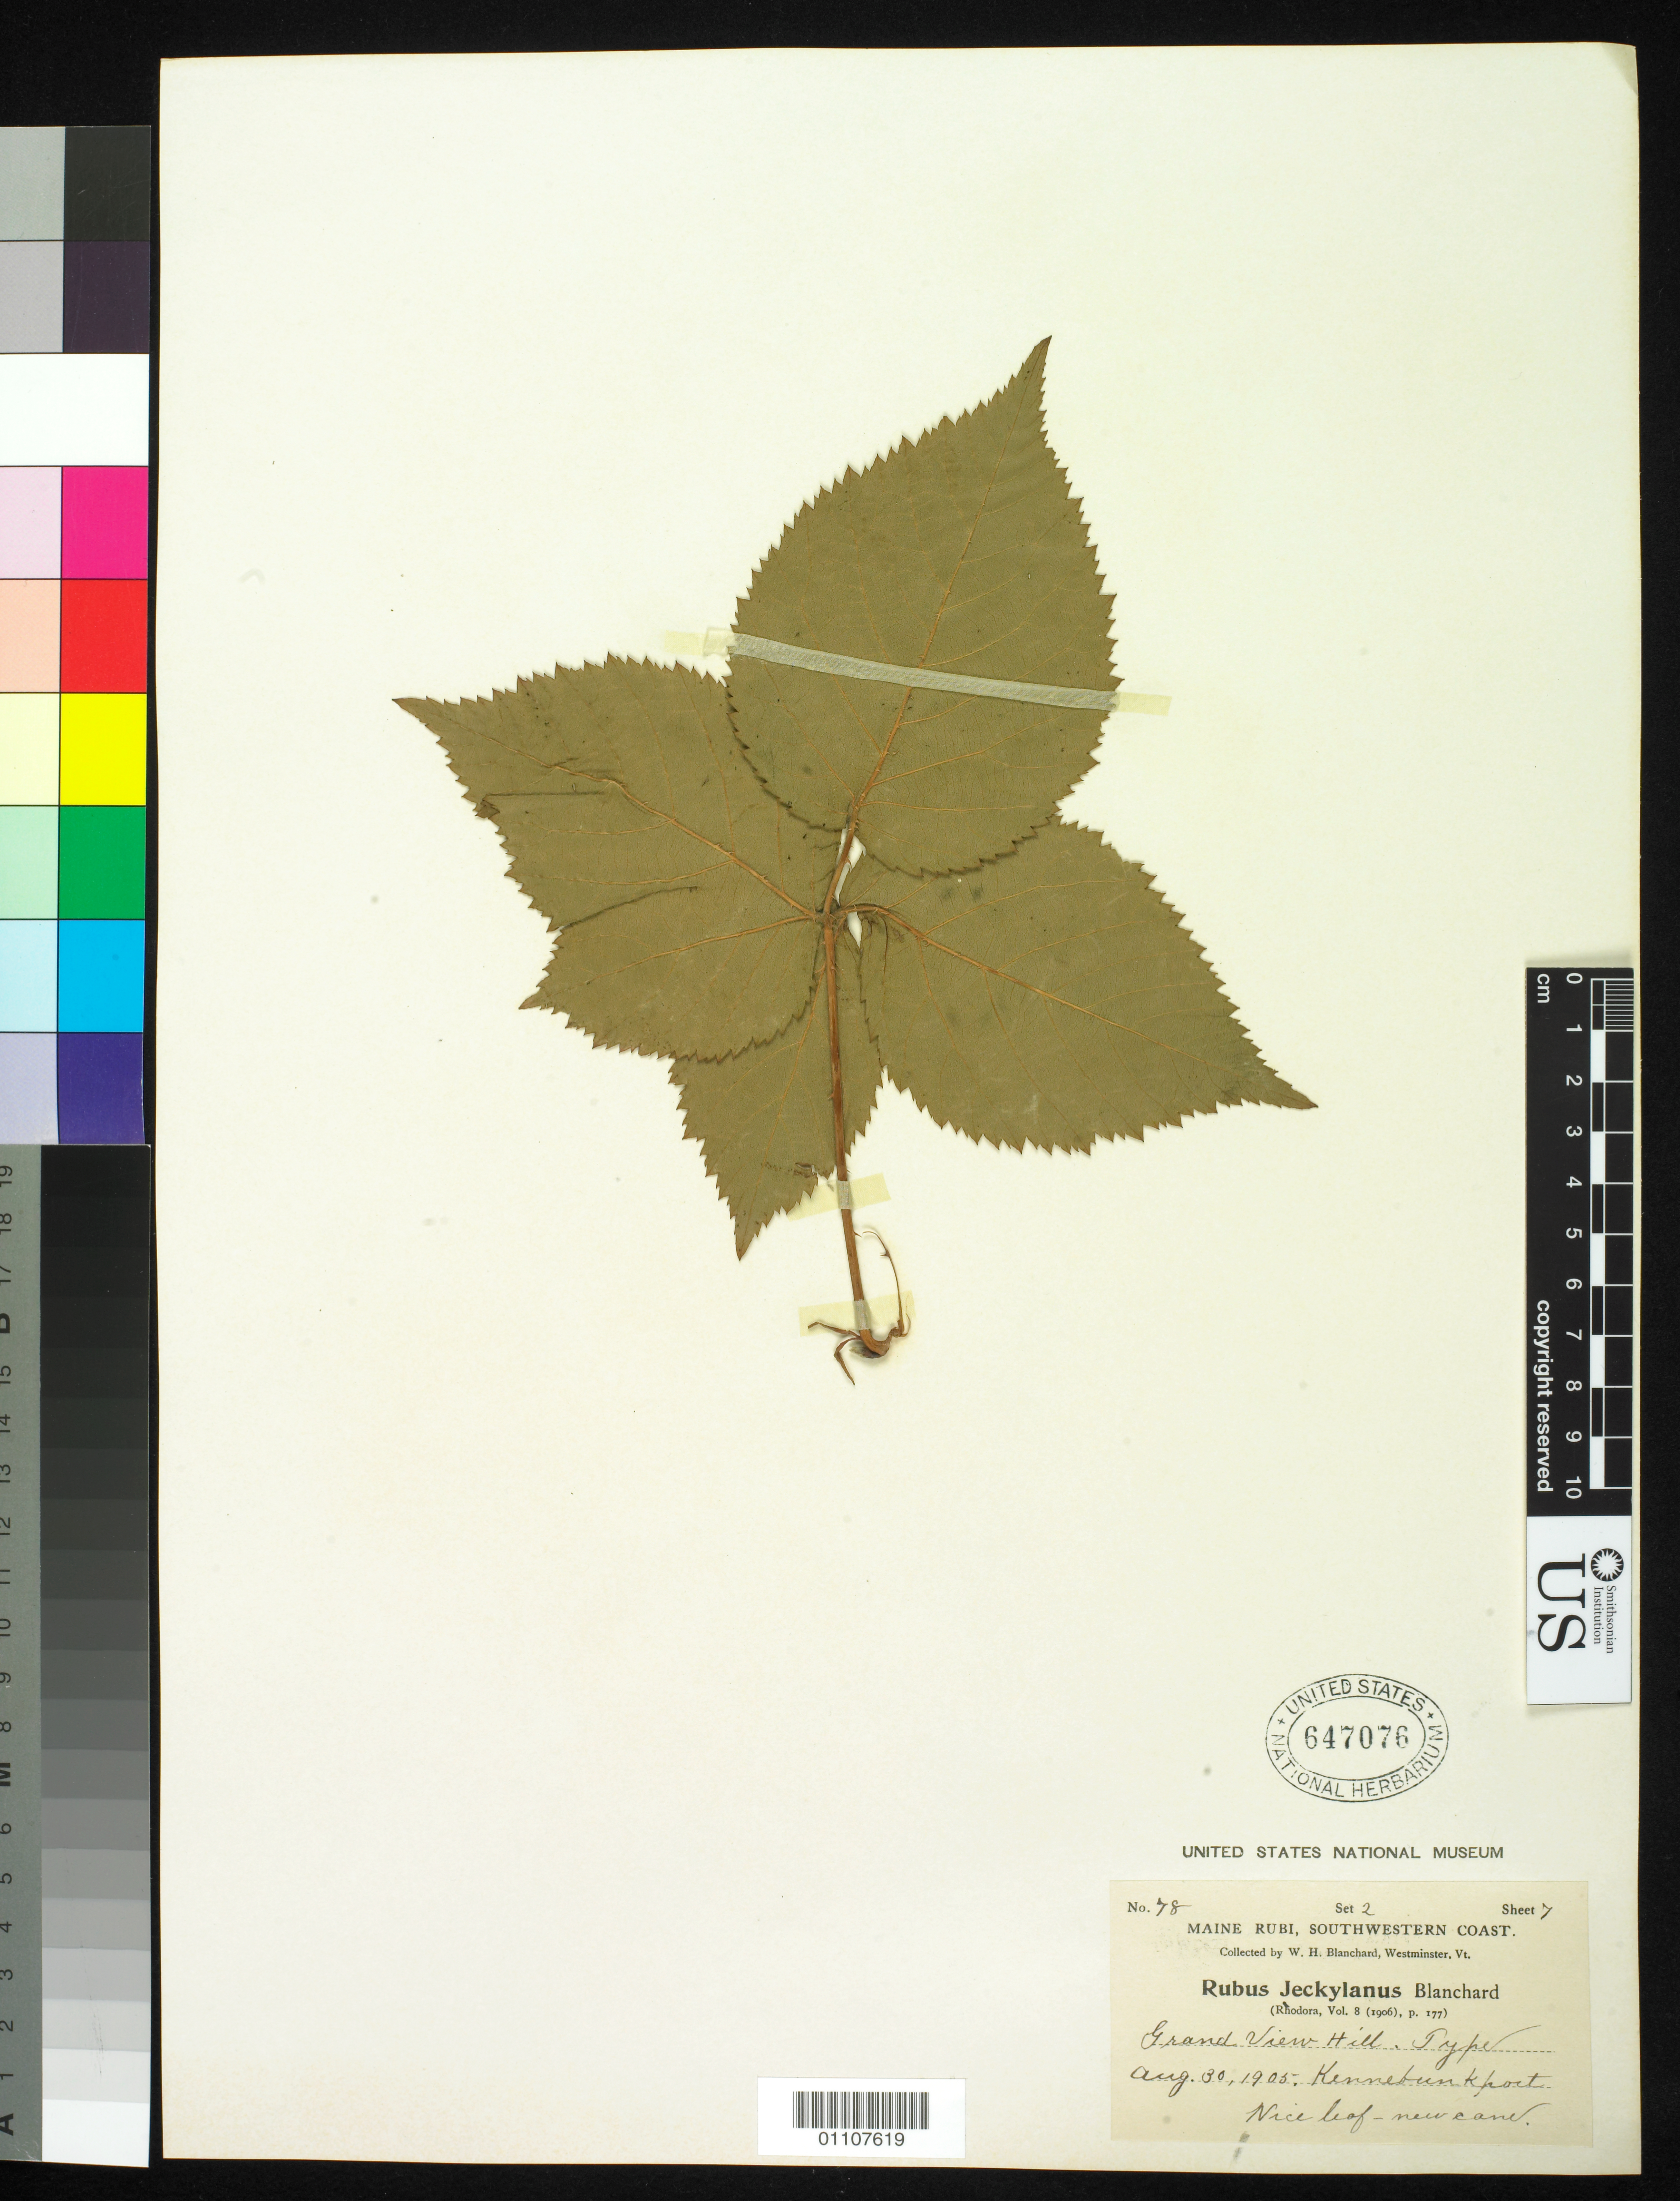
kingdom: Plantae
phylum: Tracheophyta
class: Magnoliopsida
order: Rosales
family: Rosaceae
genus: Rubus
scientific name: Rubus jeckylanus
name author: Blanch.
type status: Syntype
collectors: W. H. Blanchard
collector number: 78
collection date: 1905-08-30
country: United States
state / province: Maine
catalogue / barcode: US 647076